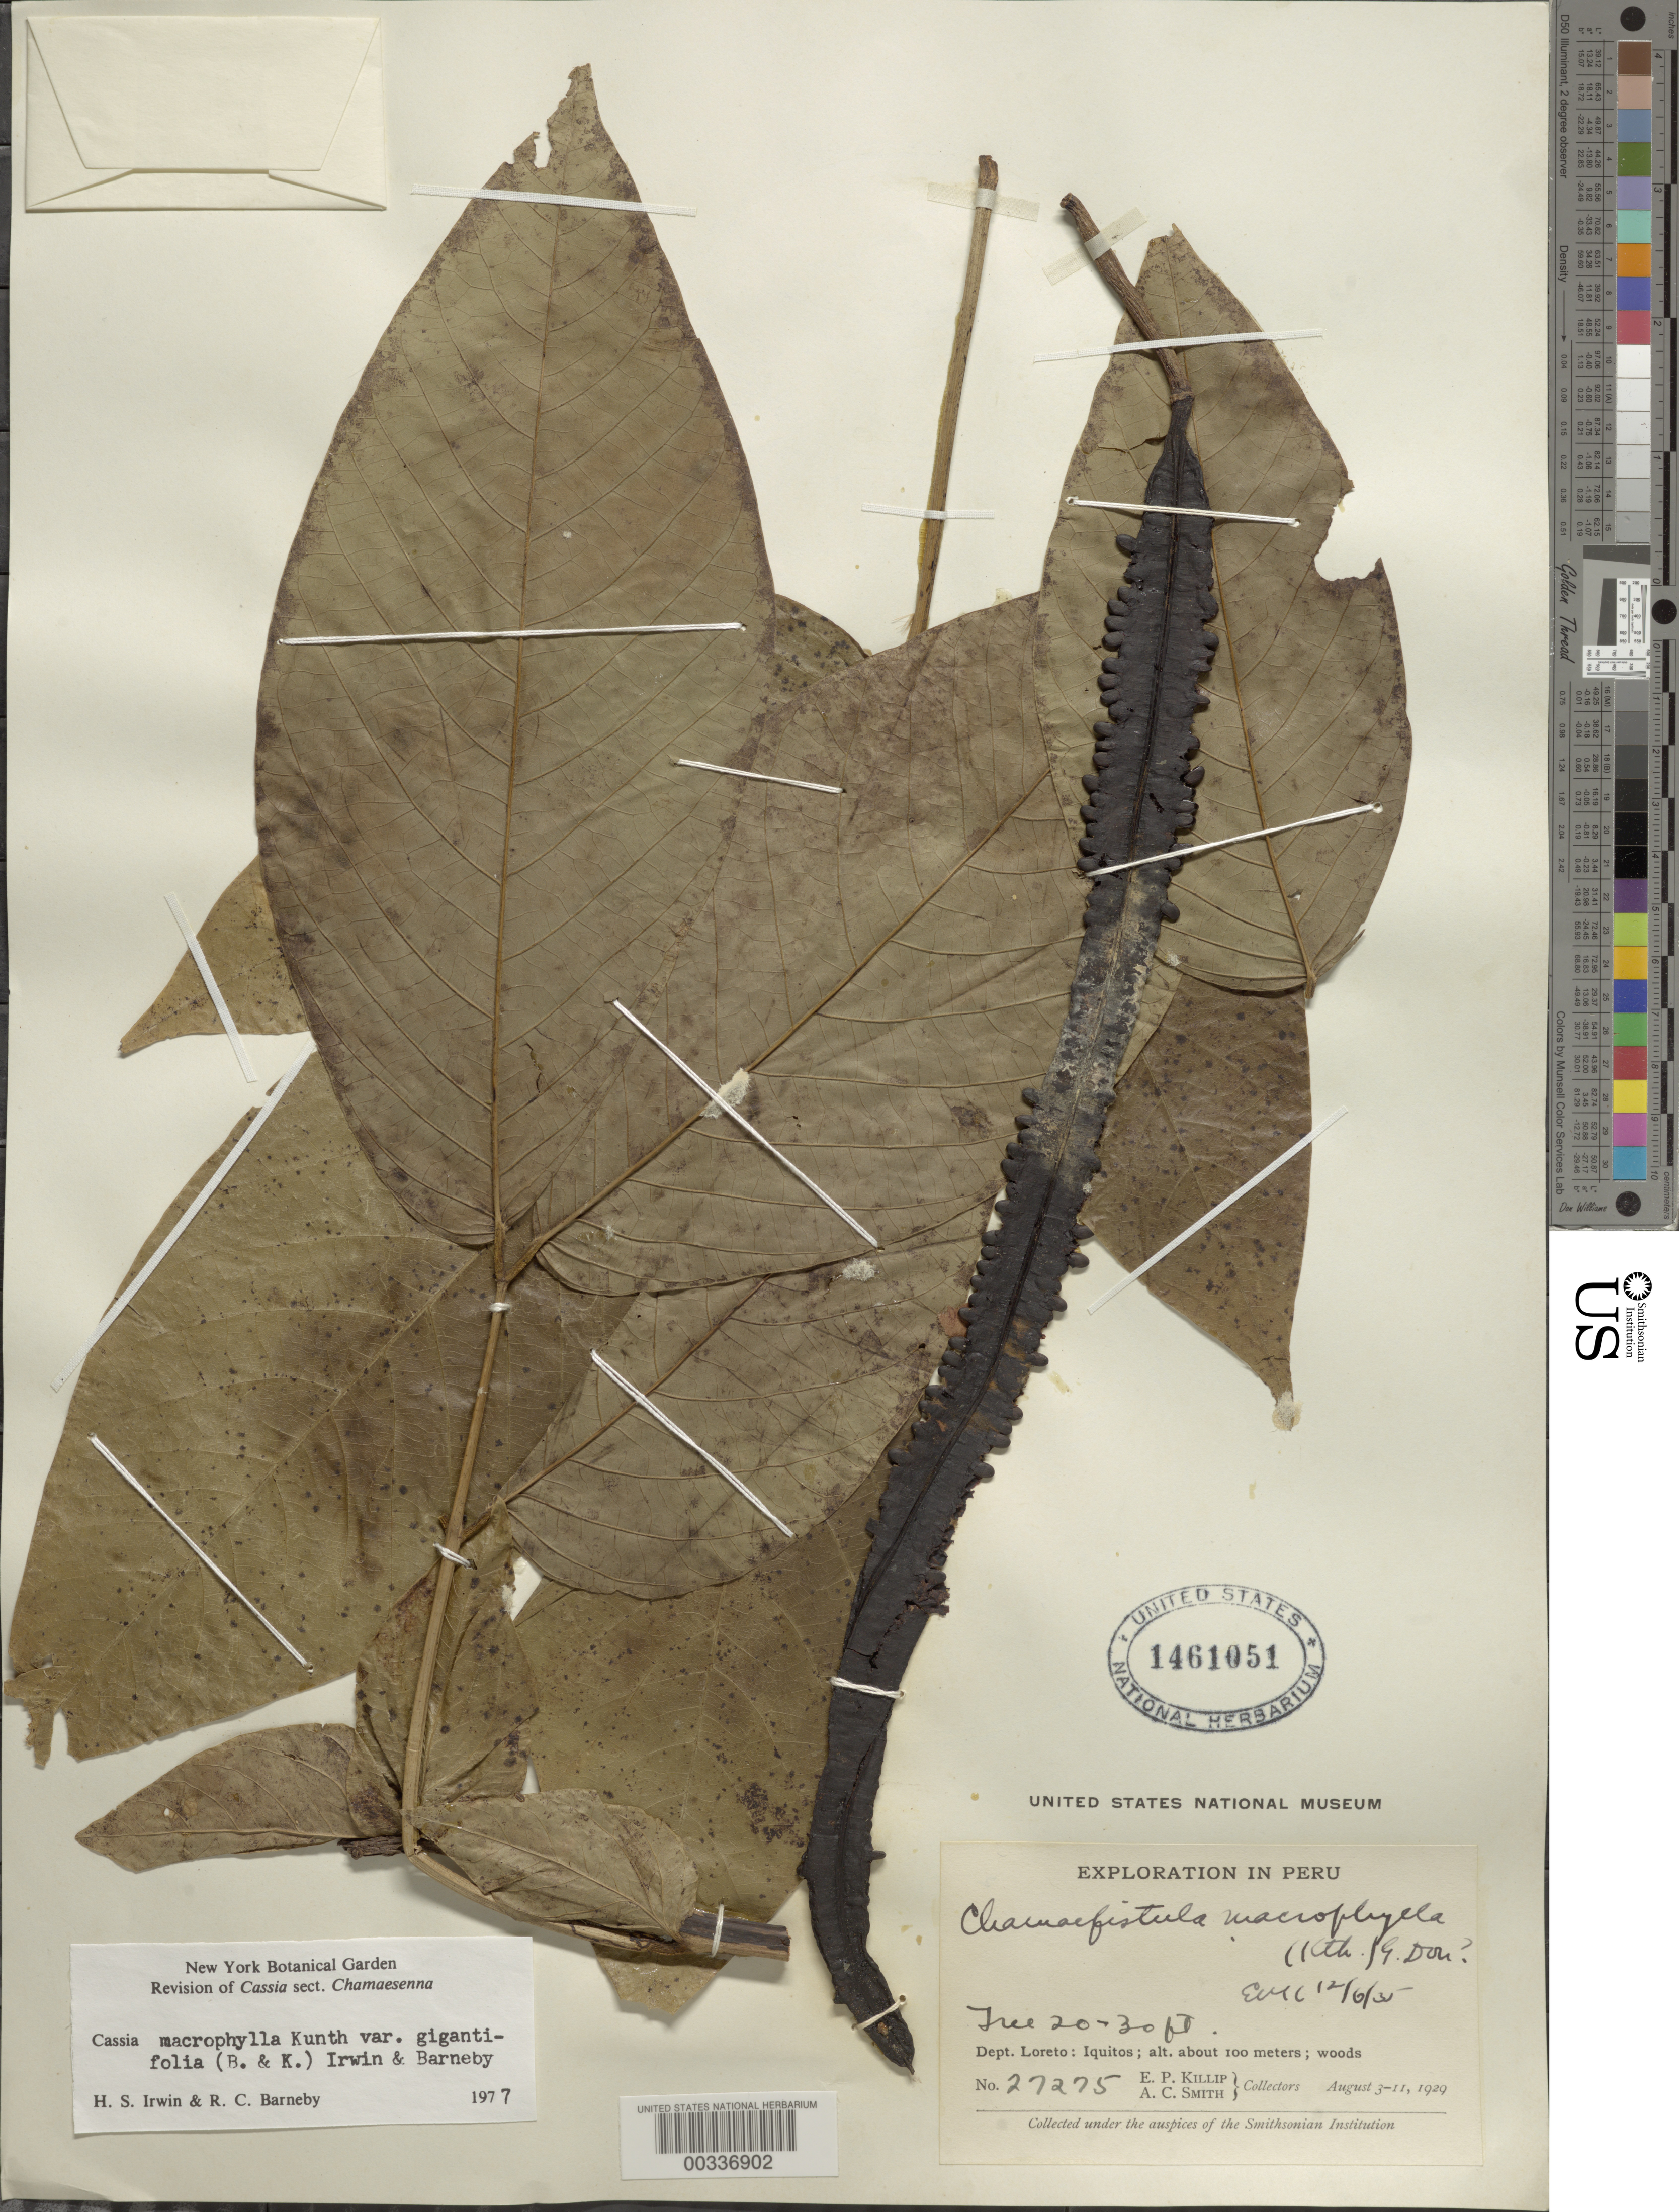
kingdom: Plantae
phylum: Tracheophyta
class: Magnoliopsida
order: Fabales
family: Fabaceae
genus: Senna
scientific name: Senna macrophylla var. gigantifolia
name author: (Britton & Killip) H.S. Irwin & Barneby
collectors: E. P. Killip & A. C. Smith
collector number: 27275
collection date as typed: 03 Aug 1929 to 11 Aug 1929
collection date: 1929-08-03/1929-08-11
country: Peru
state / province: Loreto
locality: Iquitos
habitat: Woods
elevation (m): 100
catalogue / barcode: US 1461051